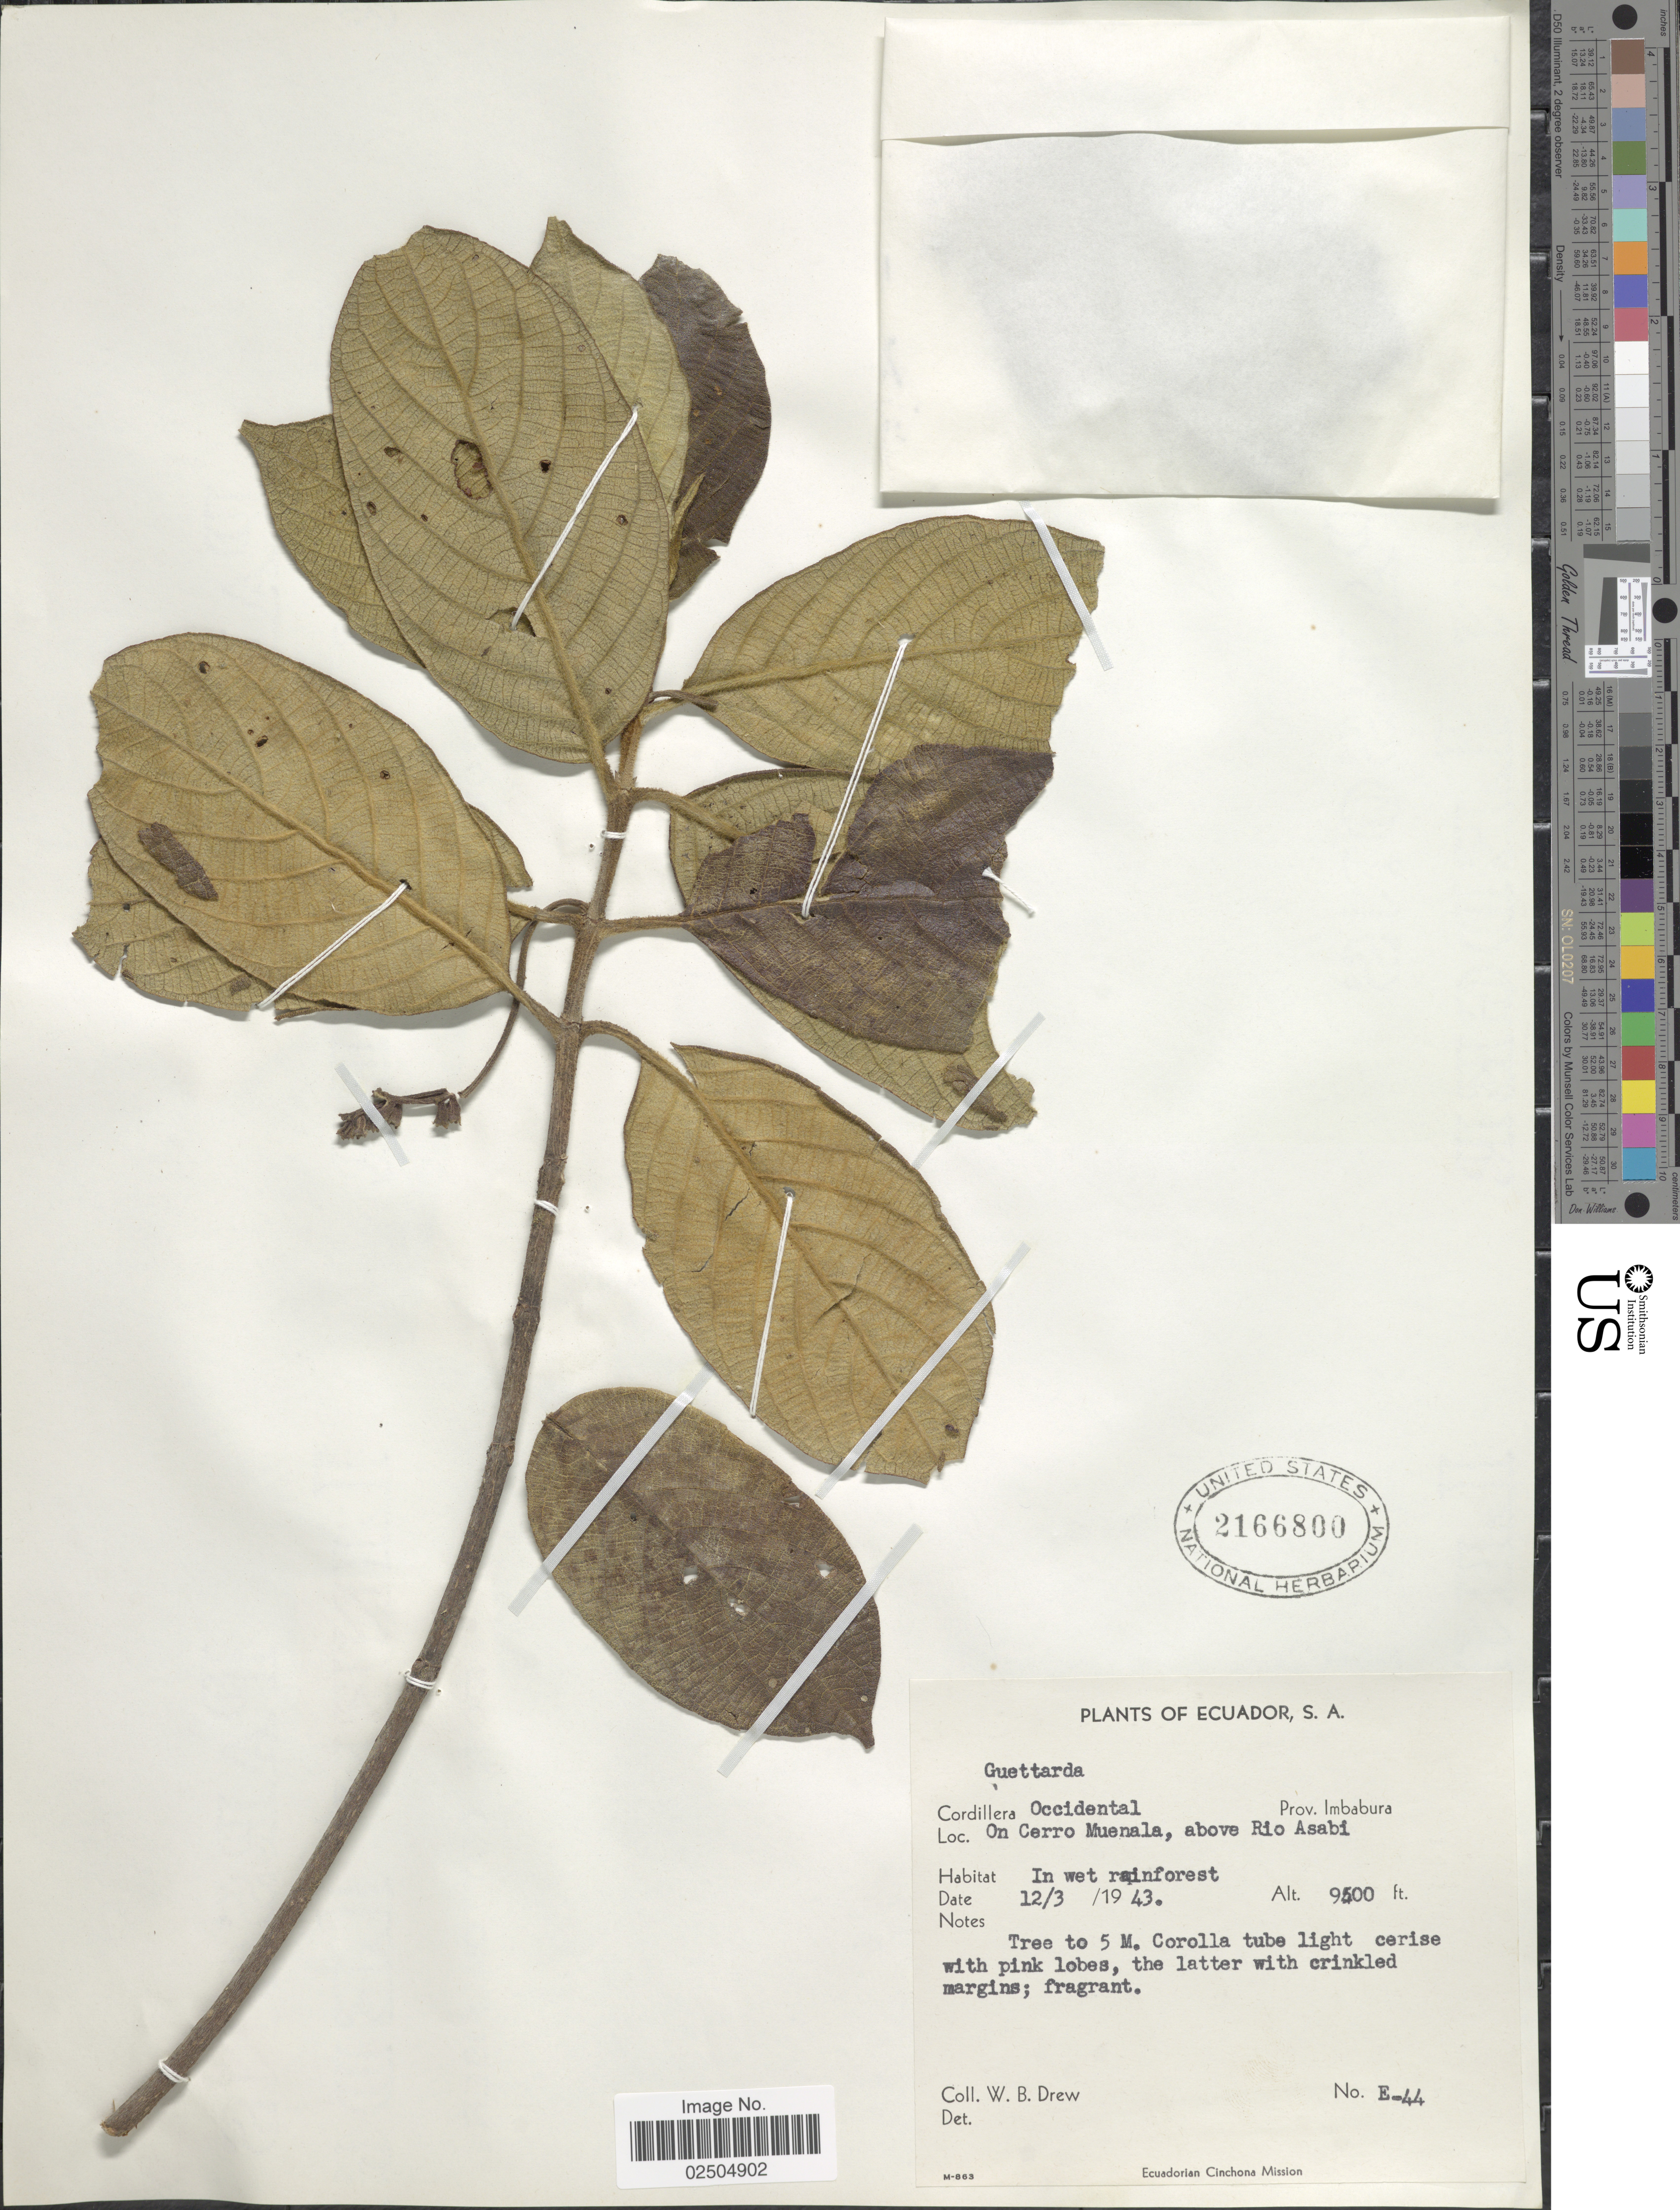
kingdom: Plantae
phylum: Tracheophyta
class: Magnoliopsida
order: Gentianales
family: Rubiaceae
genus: Guettarda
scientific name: Guettarda sp.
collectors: W. B. Drew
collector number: E-44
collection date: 1943-03-12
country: Ecuador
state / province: Imbabura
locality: Cordillera Occidental, Prov. Imbabura, On Cerro Muenala, above Rio Asabi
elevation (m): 2896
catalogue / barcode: US 2166800